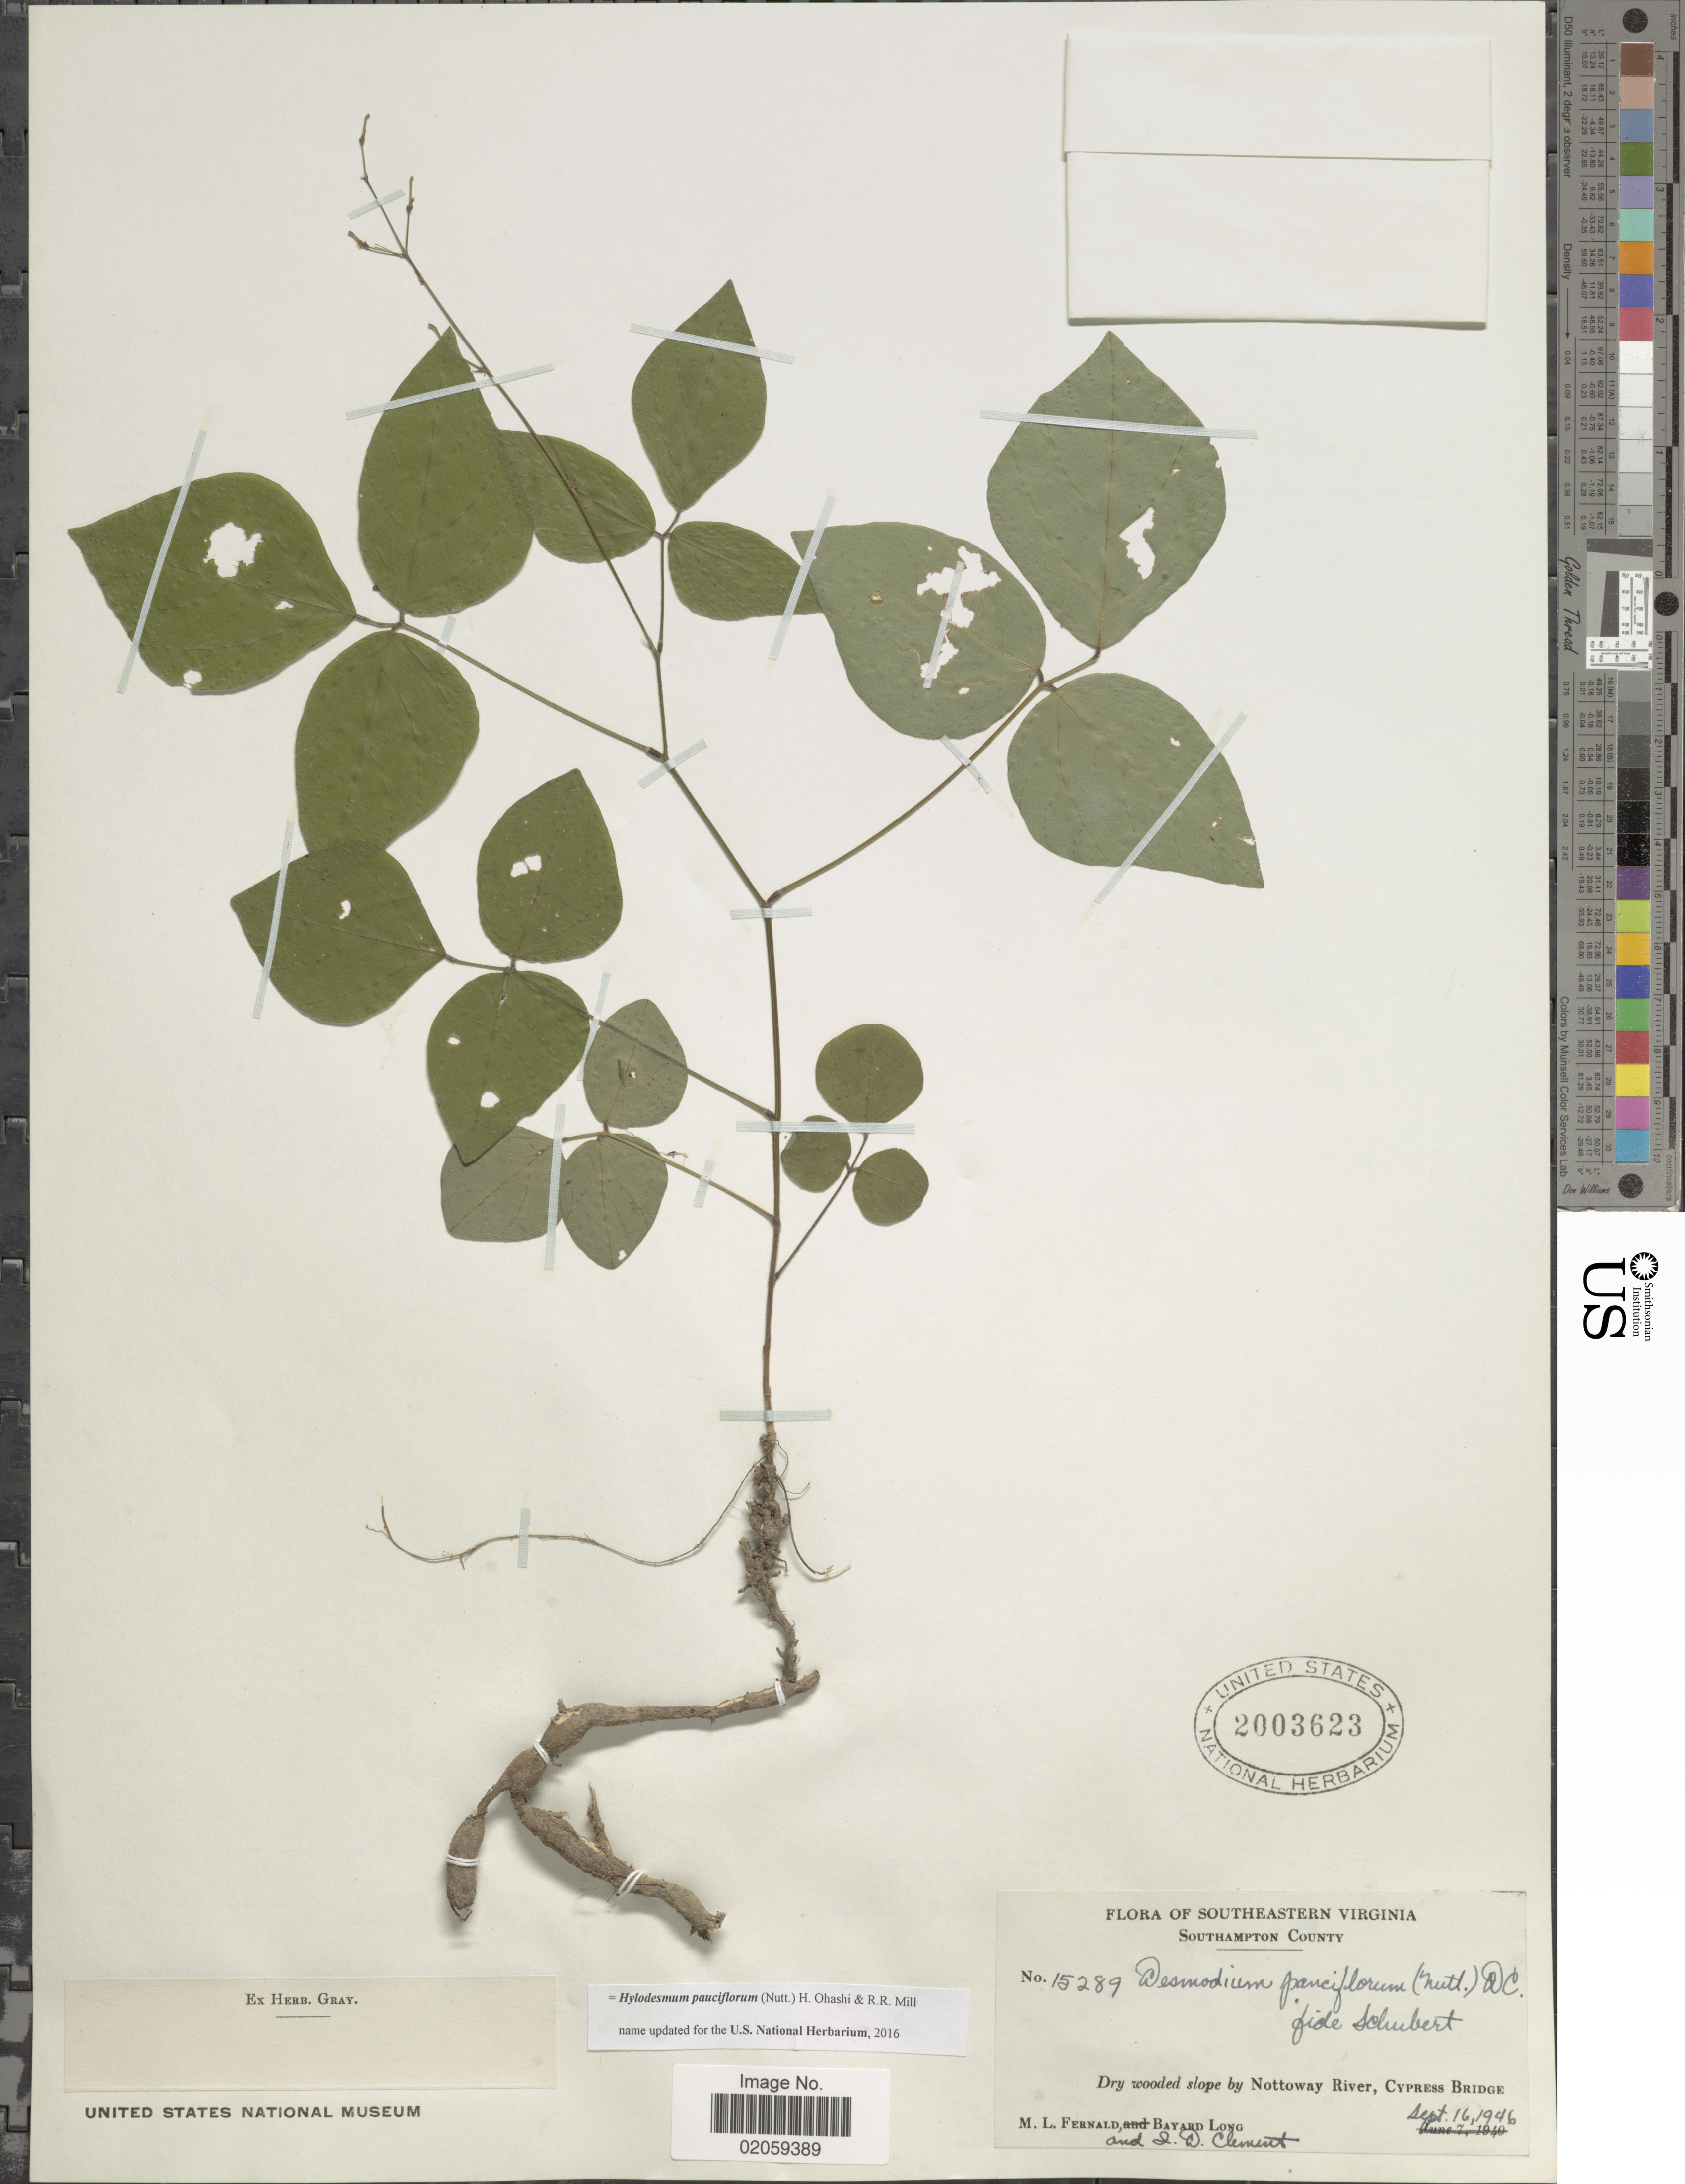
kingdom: Plantae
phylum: Tracheophyta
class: Magnoliopsida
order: Fabales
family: Fabaceae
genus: Hylodesmum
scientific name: Hylodesmum pauciflorum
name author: (Nutt.) H. Ohashi & R.R. Mill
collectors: M. L. Fernald, B. Long & I. Clement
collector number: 15289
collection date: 1946-09-16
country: United States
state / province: Virginia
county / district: Southampton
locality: Southeastern Virginia, Southampton County, slope by Nottoway River, Cypress Bridge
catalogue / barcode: US 2003623